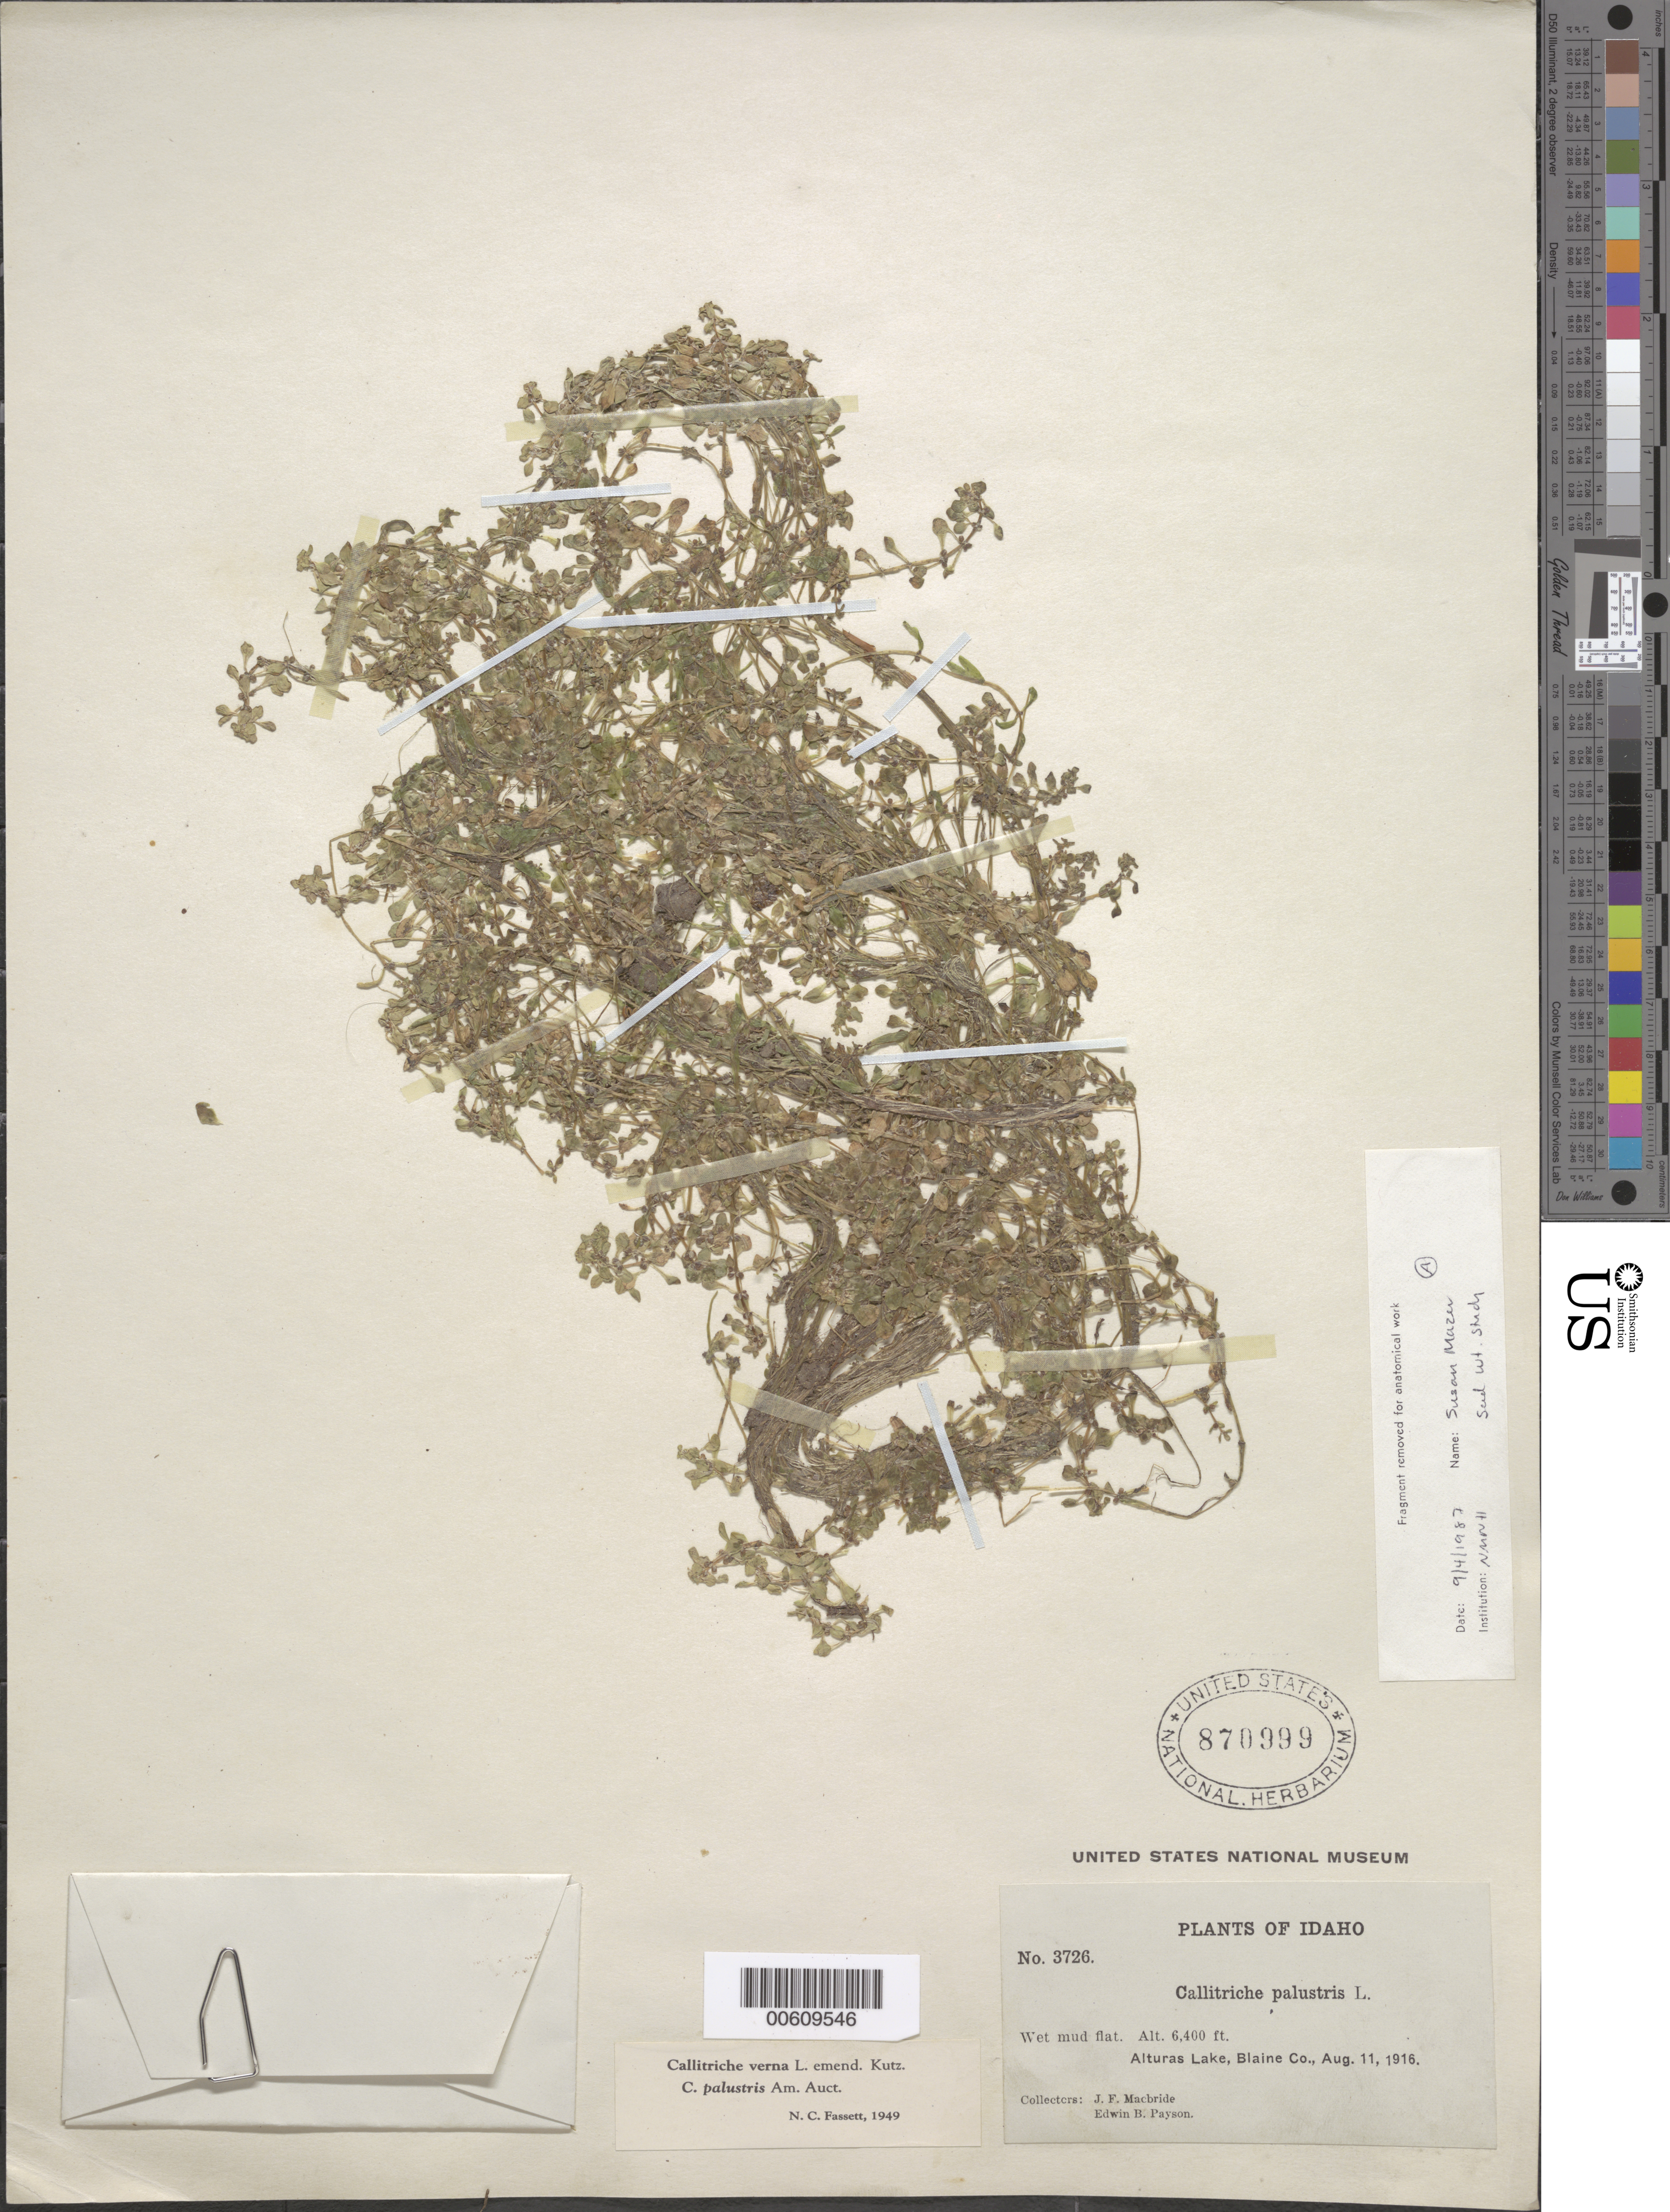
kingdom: Plantae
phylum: Tracheophyta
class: Magnoliopsida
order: Lamiales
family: Plantaginaceae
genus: Callitriche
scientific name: Callitriche verna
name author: L.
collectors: J. F. Macbride & E. B. Payson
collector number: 3726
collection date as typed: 11 Aug 1916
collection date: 1916-08-11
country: United States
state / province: Idaho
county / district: Blaine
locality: Alturas Lake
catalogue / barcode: US 870999